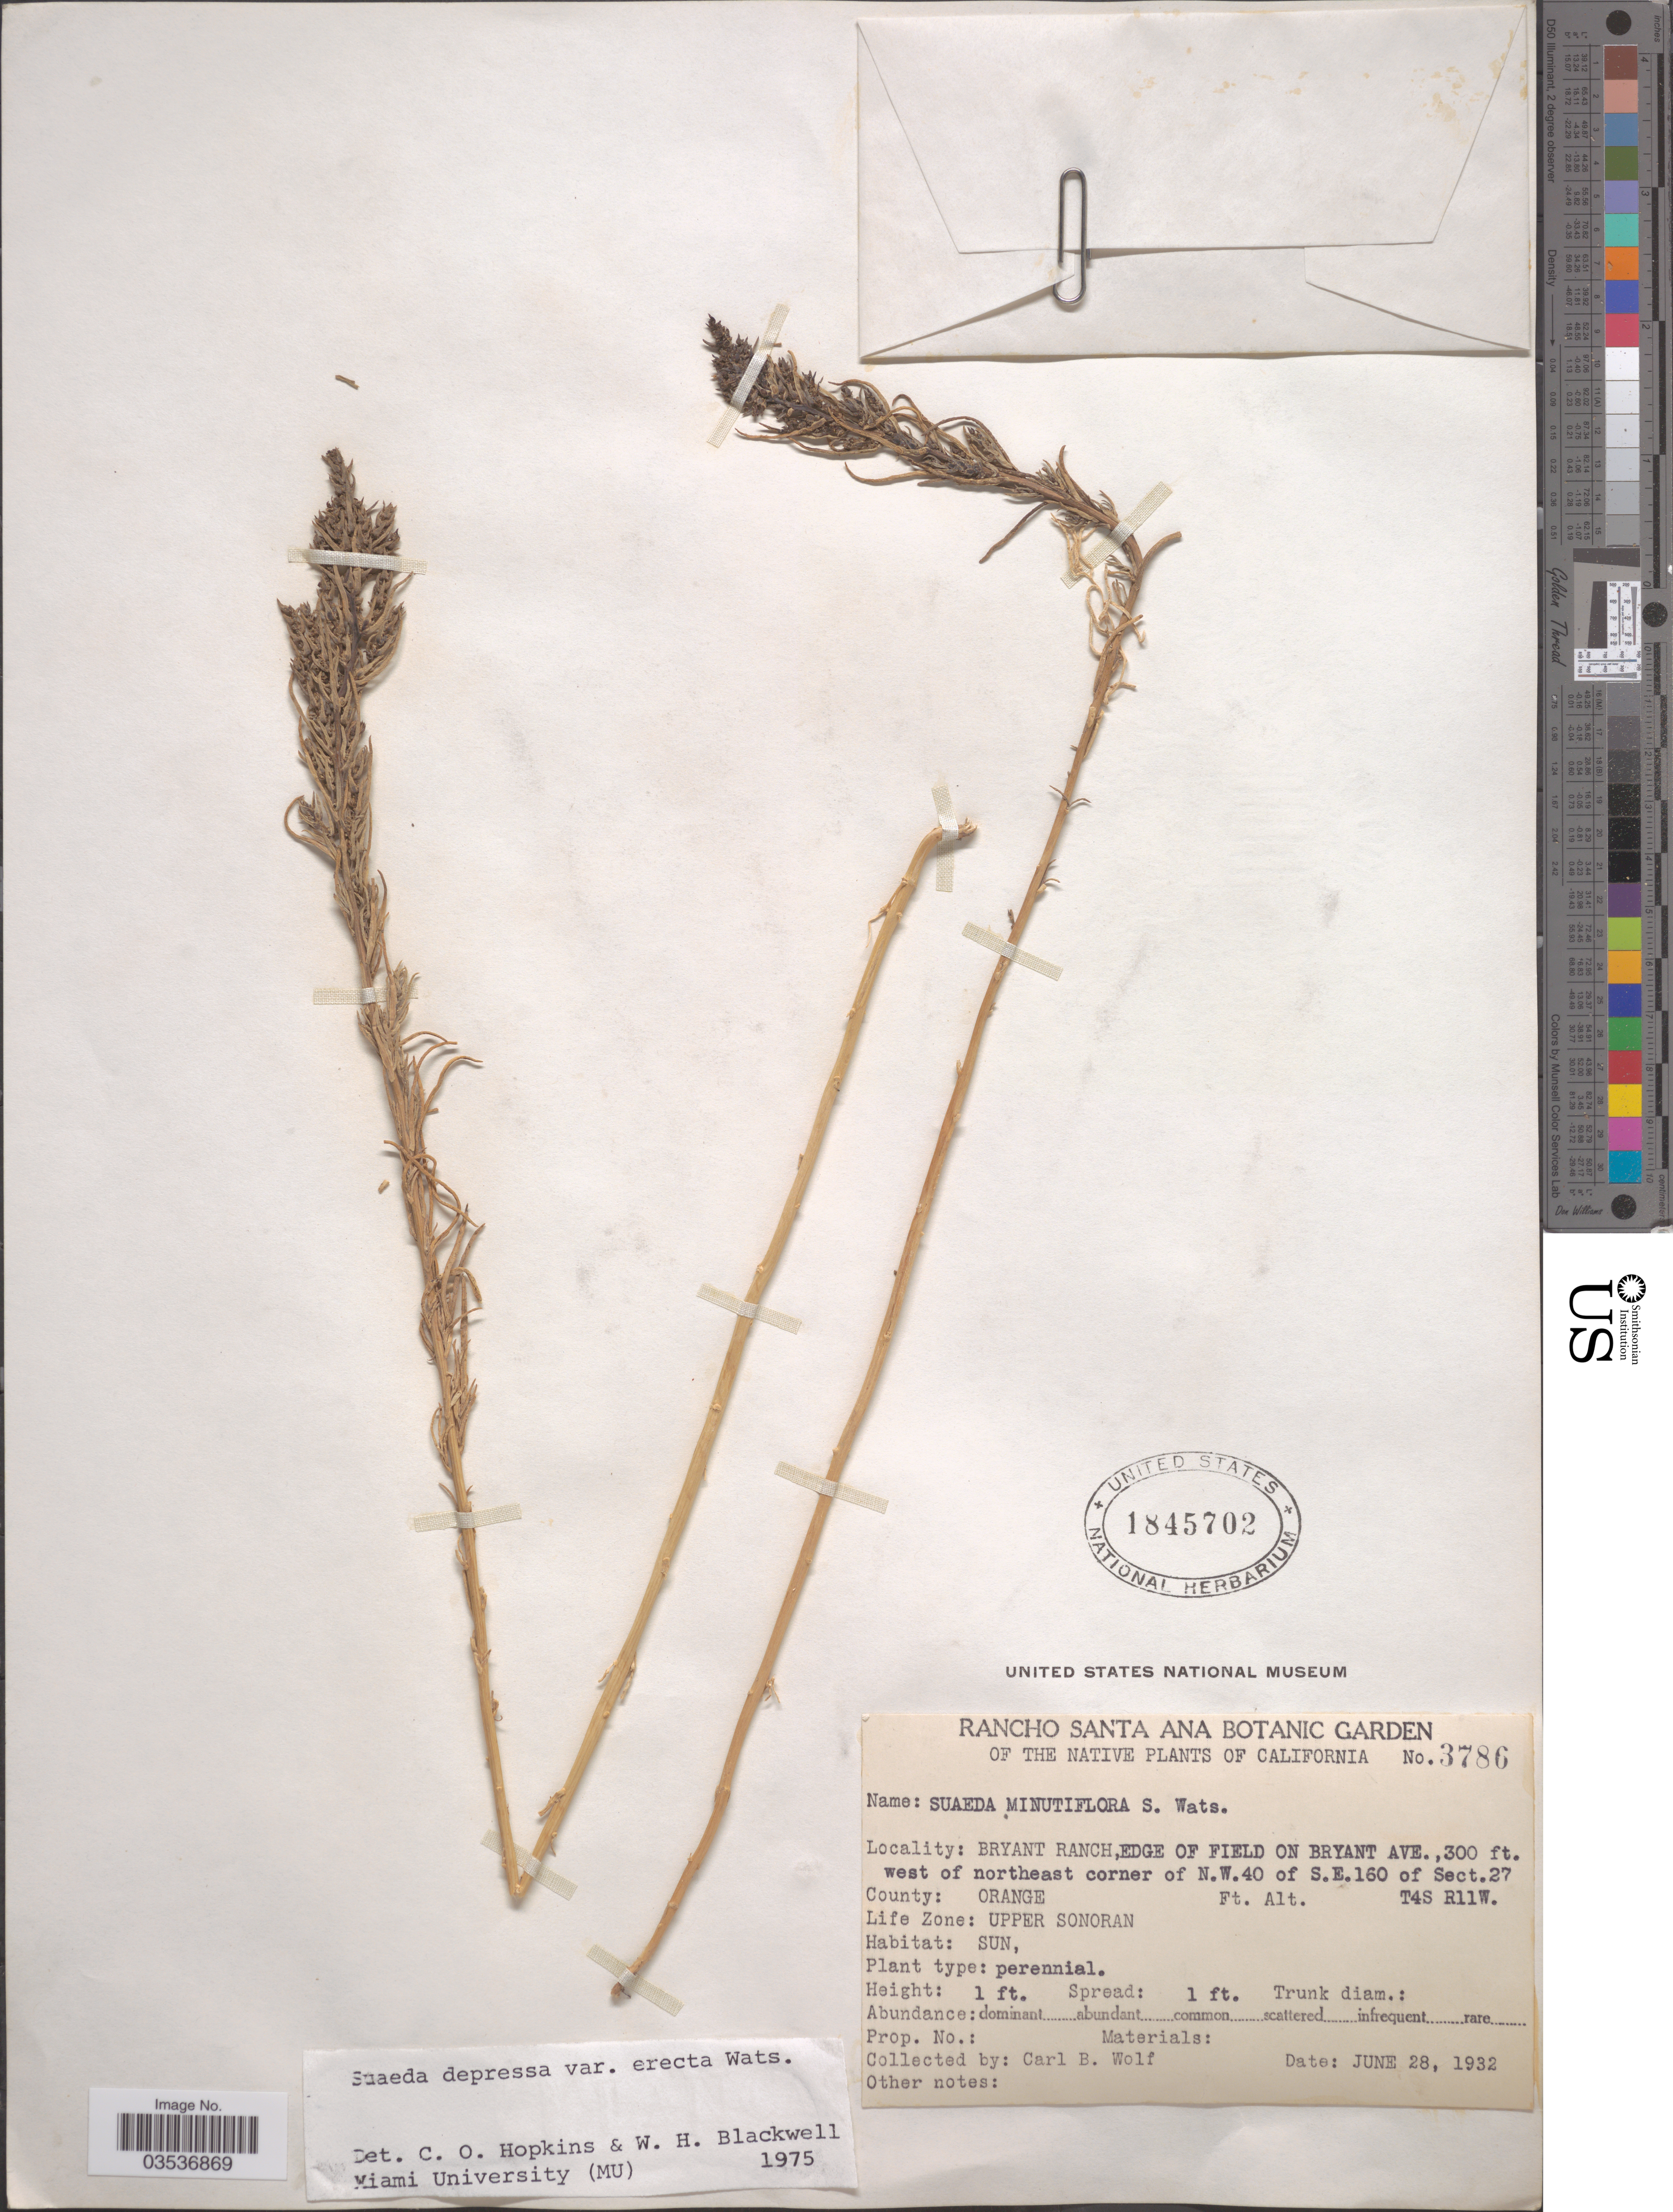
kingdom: Plantae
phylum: Tracheophyta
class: Magnoliopsida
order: Caryophyllales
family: Amaranthaceae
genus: Suaeda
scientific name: Suaeda depressa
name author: (Pursh) S. Watson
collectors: C. B. Wolf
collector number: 3786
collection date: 1932-06-28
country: United States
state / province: California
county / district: Orange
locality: Bryant Ranch, edge of field on Bryant Ave. West of northeast corner of N.W. 40 of S.E. 160 of Sec. 27. T4S R11W. County: Orange. Life Zone: Upper Sonoran.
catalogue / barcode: US 1845702